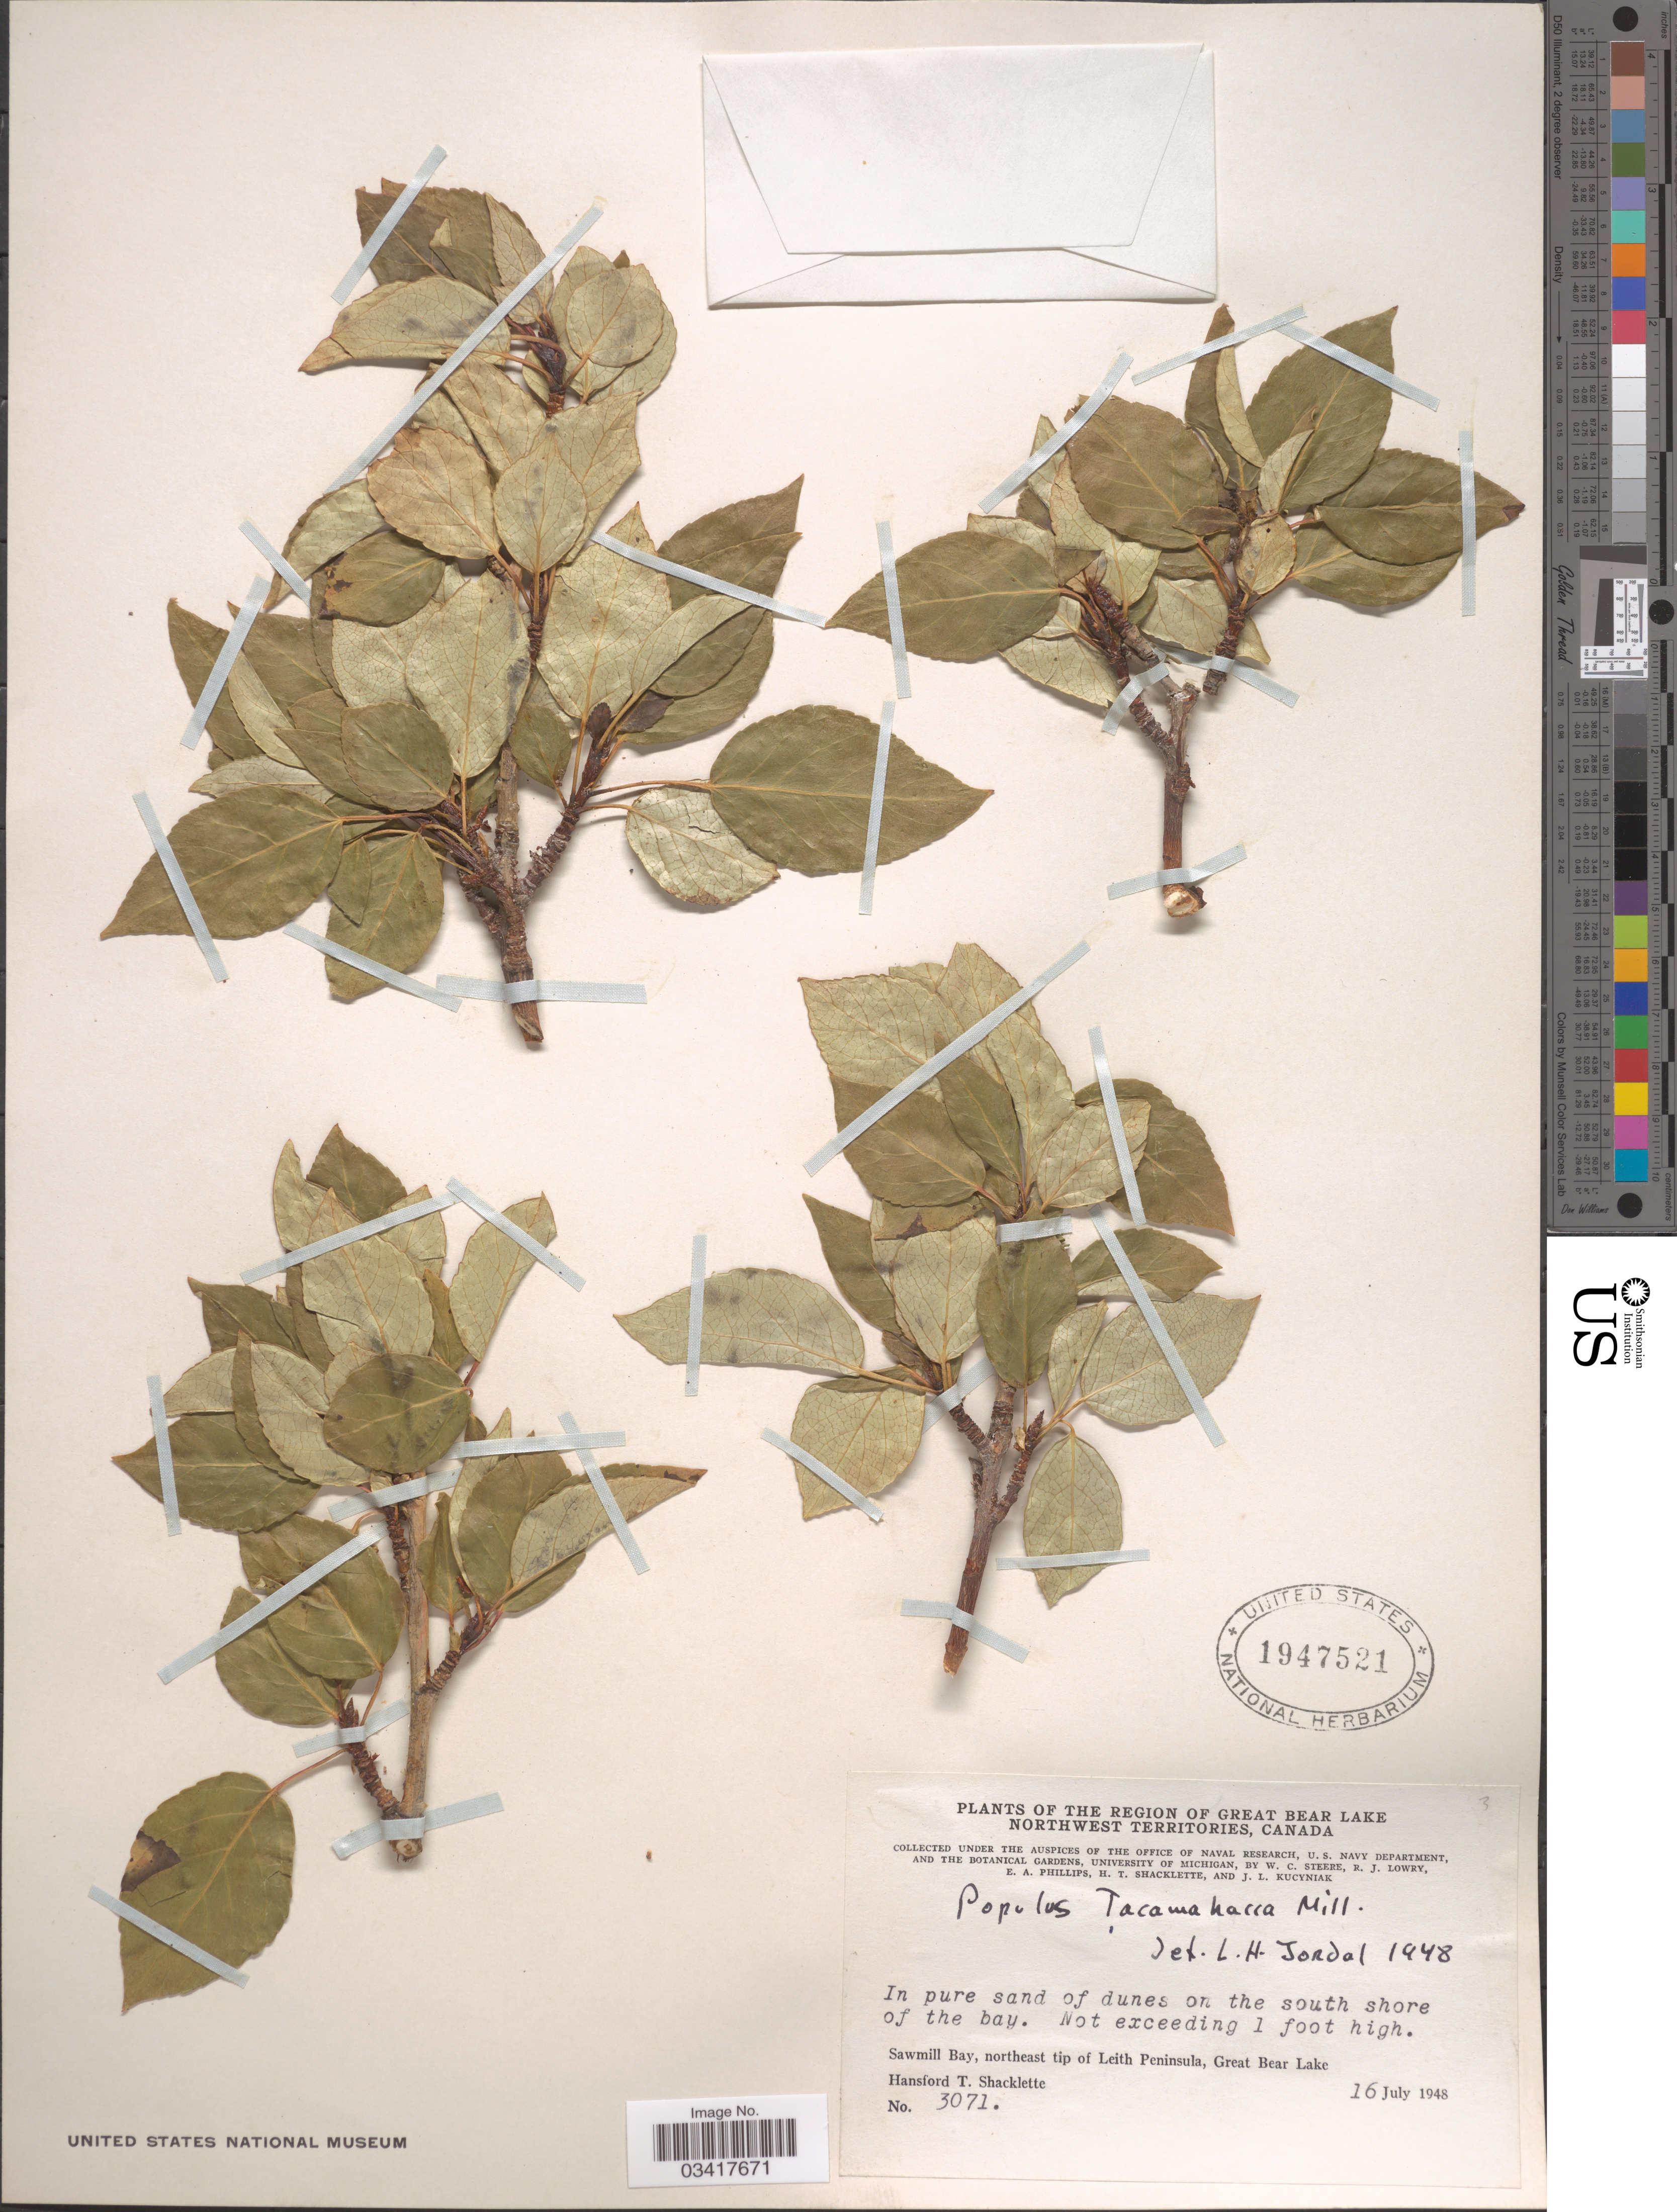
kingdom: Plantae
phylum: Tracheophyta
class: Magnoliopsida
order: Malpighiales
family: Salicaceae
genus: Populus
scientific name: Populus balsamifera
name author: L.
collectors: H. Shacklette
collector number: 3071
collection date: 1948-07-16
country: Canada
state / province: Northwest Territories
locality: The Region of Great Bear Lake. Sawmill Bay, northeast tip of Leith Peninsula, Great Bear Lake.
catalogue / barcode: US 1947521